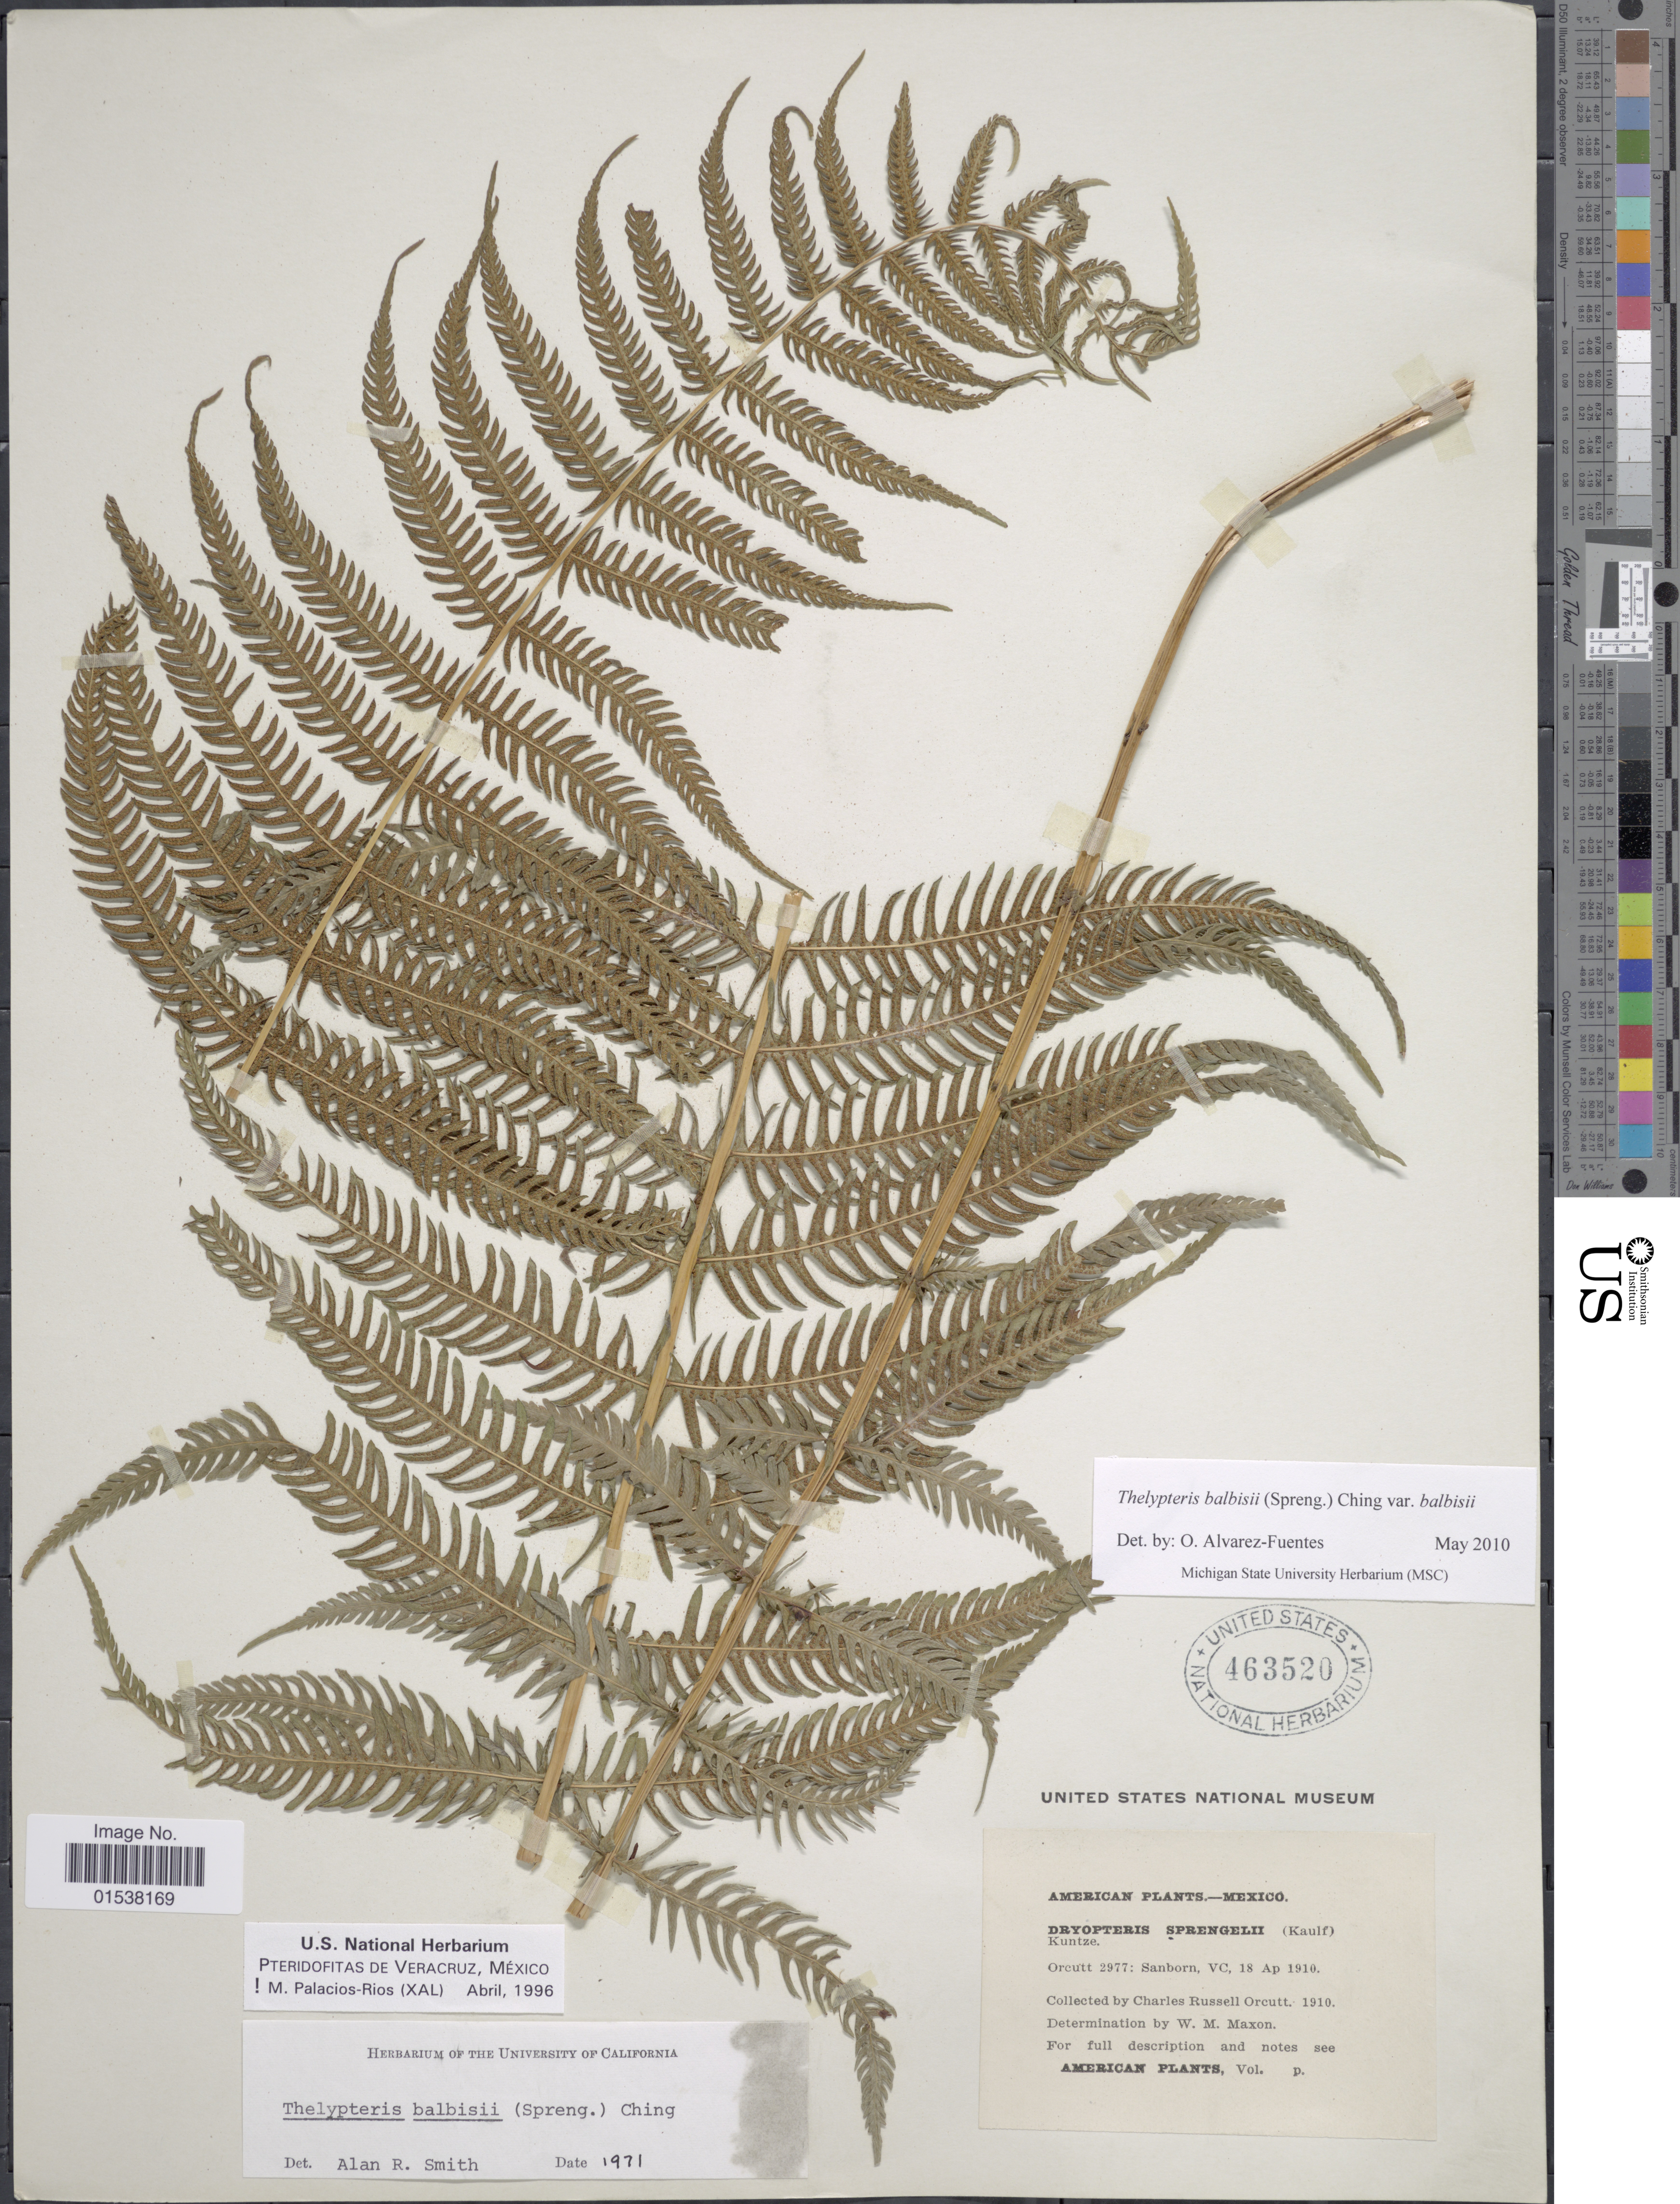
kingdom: Plantae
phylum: Tracheophyta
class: Polypodiopsida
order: Polypodiales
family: Thelypteridaceae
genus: Amauropelta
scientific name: Amauropelta balbisii (Spreng.) comb. nov., ined. 2015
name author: (Spreng.)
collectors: C. R. Orcutt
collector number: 2977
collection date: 1910-04-18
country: Mexico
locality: Sanborn, VC.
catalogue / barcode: US 463520